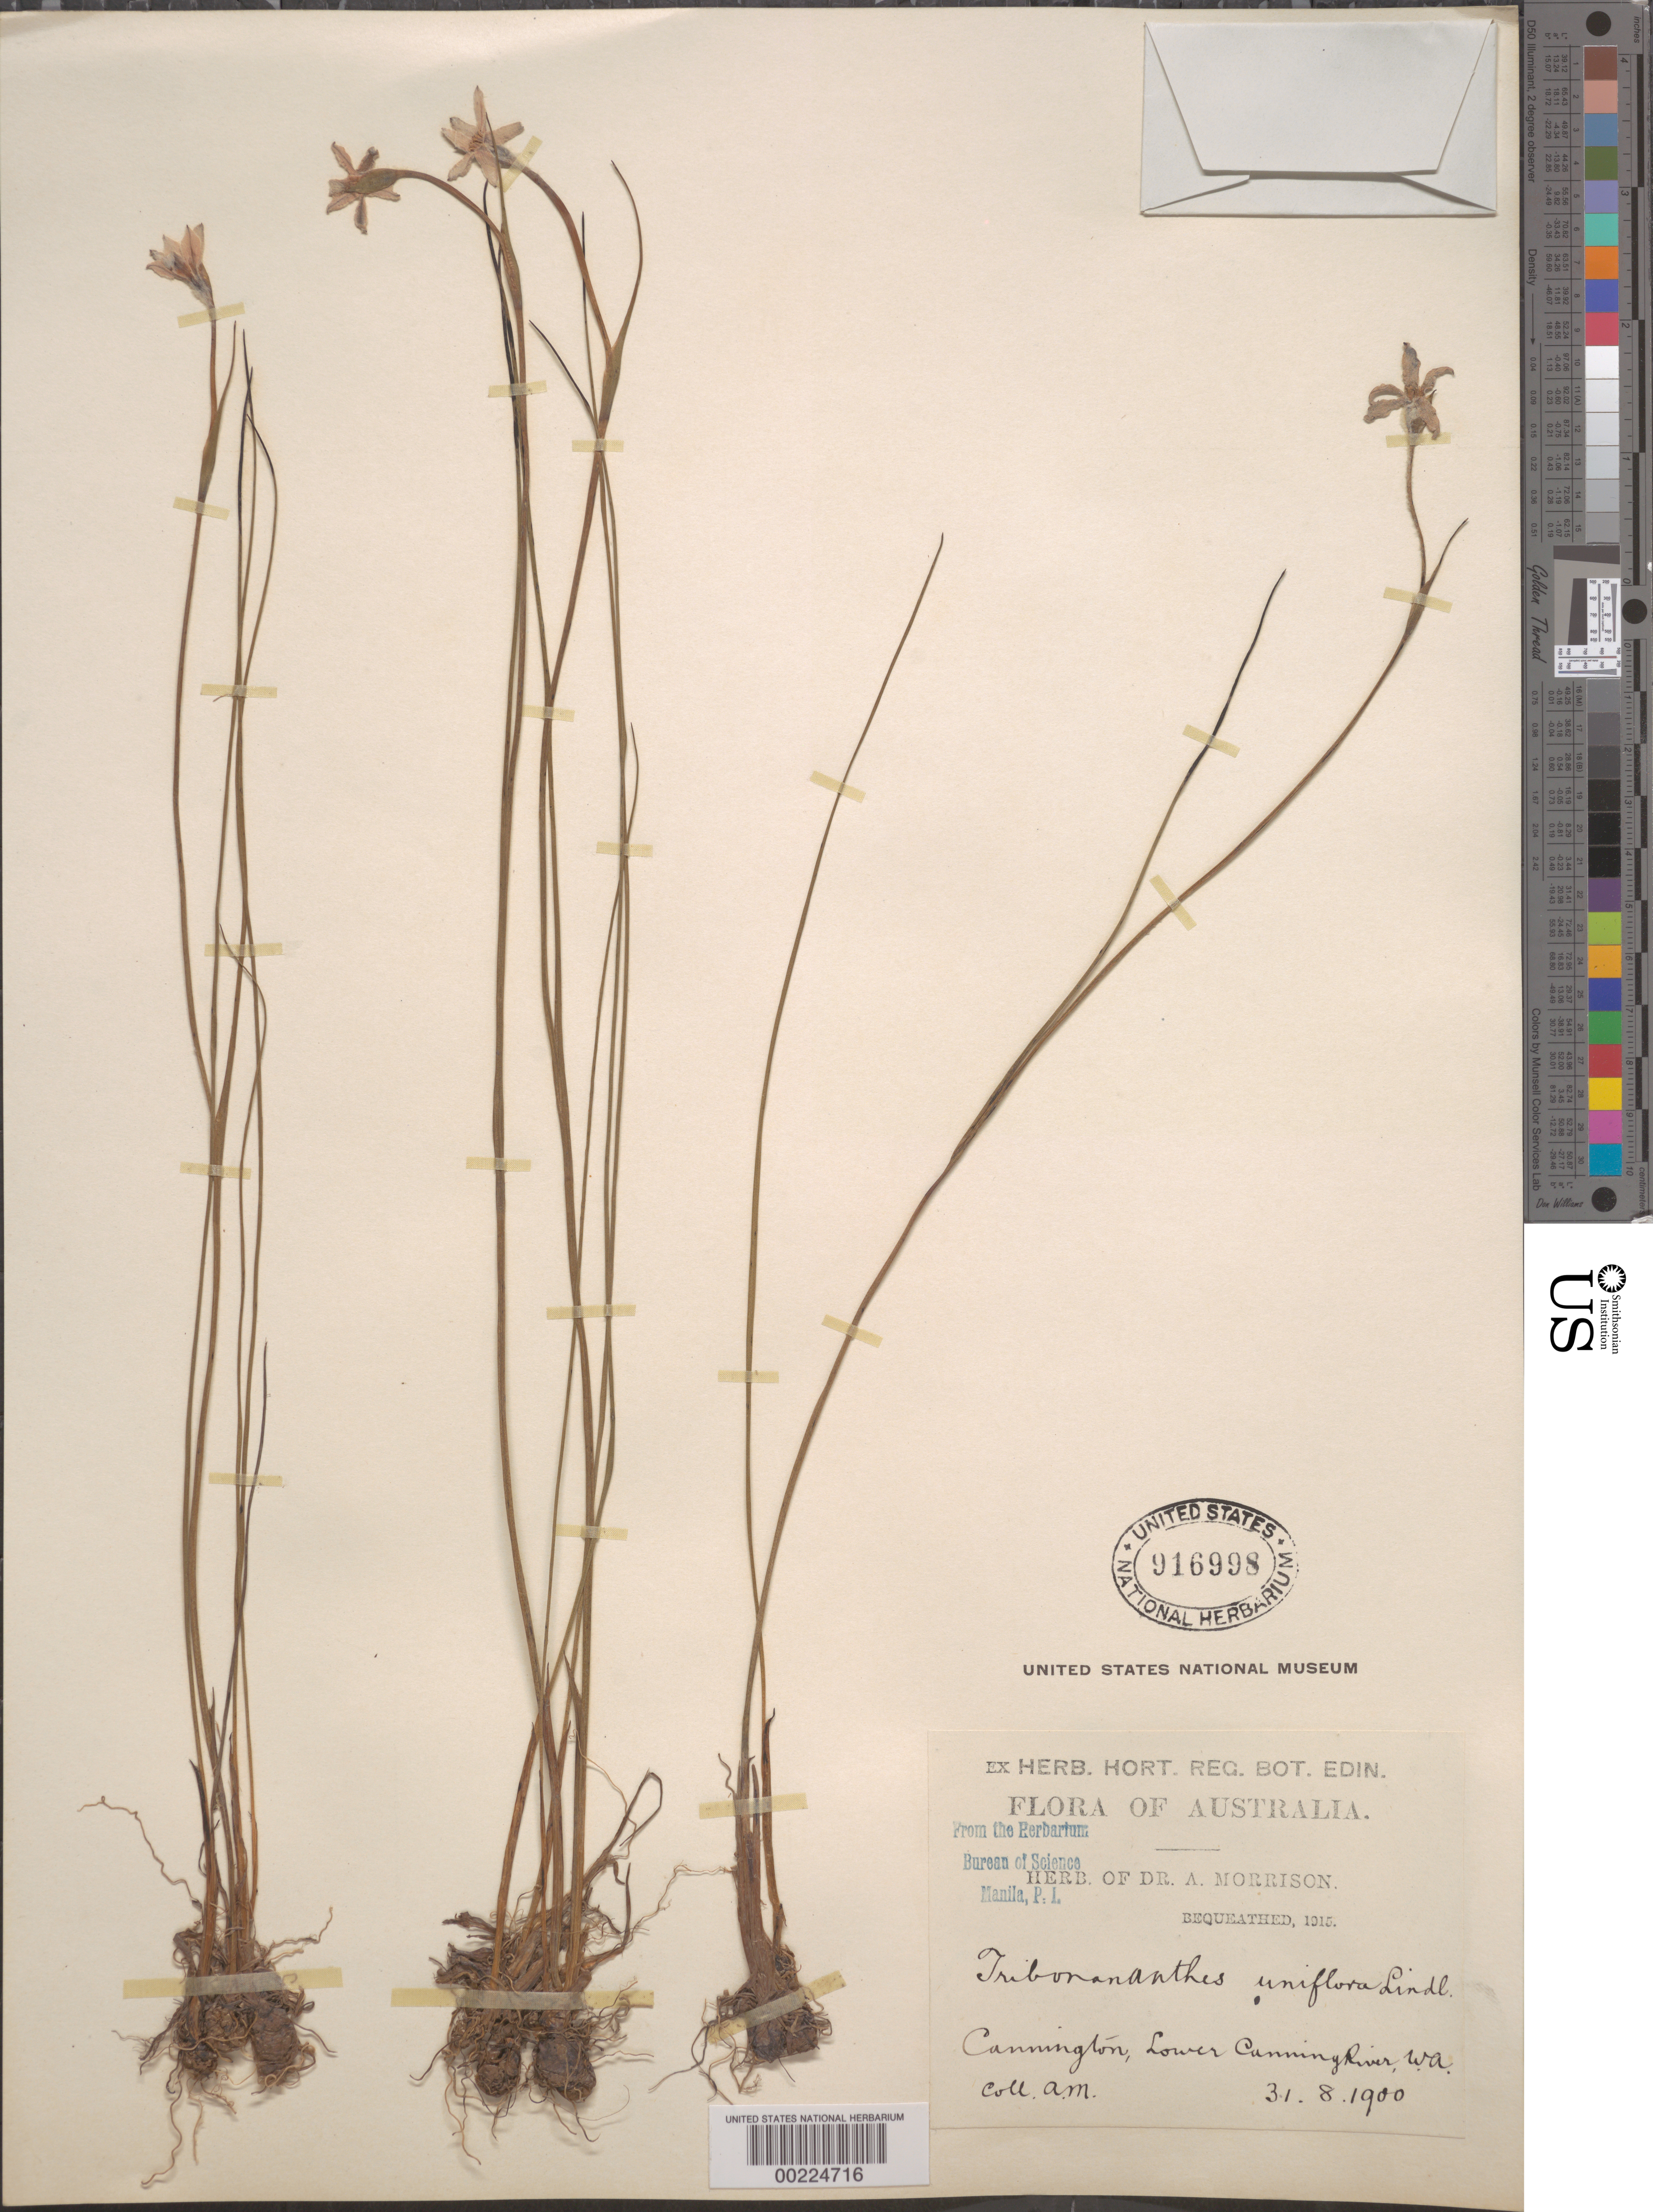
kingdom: Plantae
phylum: Tracheophyta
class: Liliopsida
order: Commelinales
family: Haemodoraceae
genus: Tribonanthes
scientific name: Tribonanthes uniflora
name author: Lindl.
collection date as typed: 31 Aug 1900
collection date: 1900-08-31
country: Australia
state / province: Western Australia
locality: Cannington, lower cannington river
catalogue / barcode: US 916998